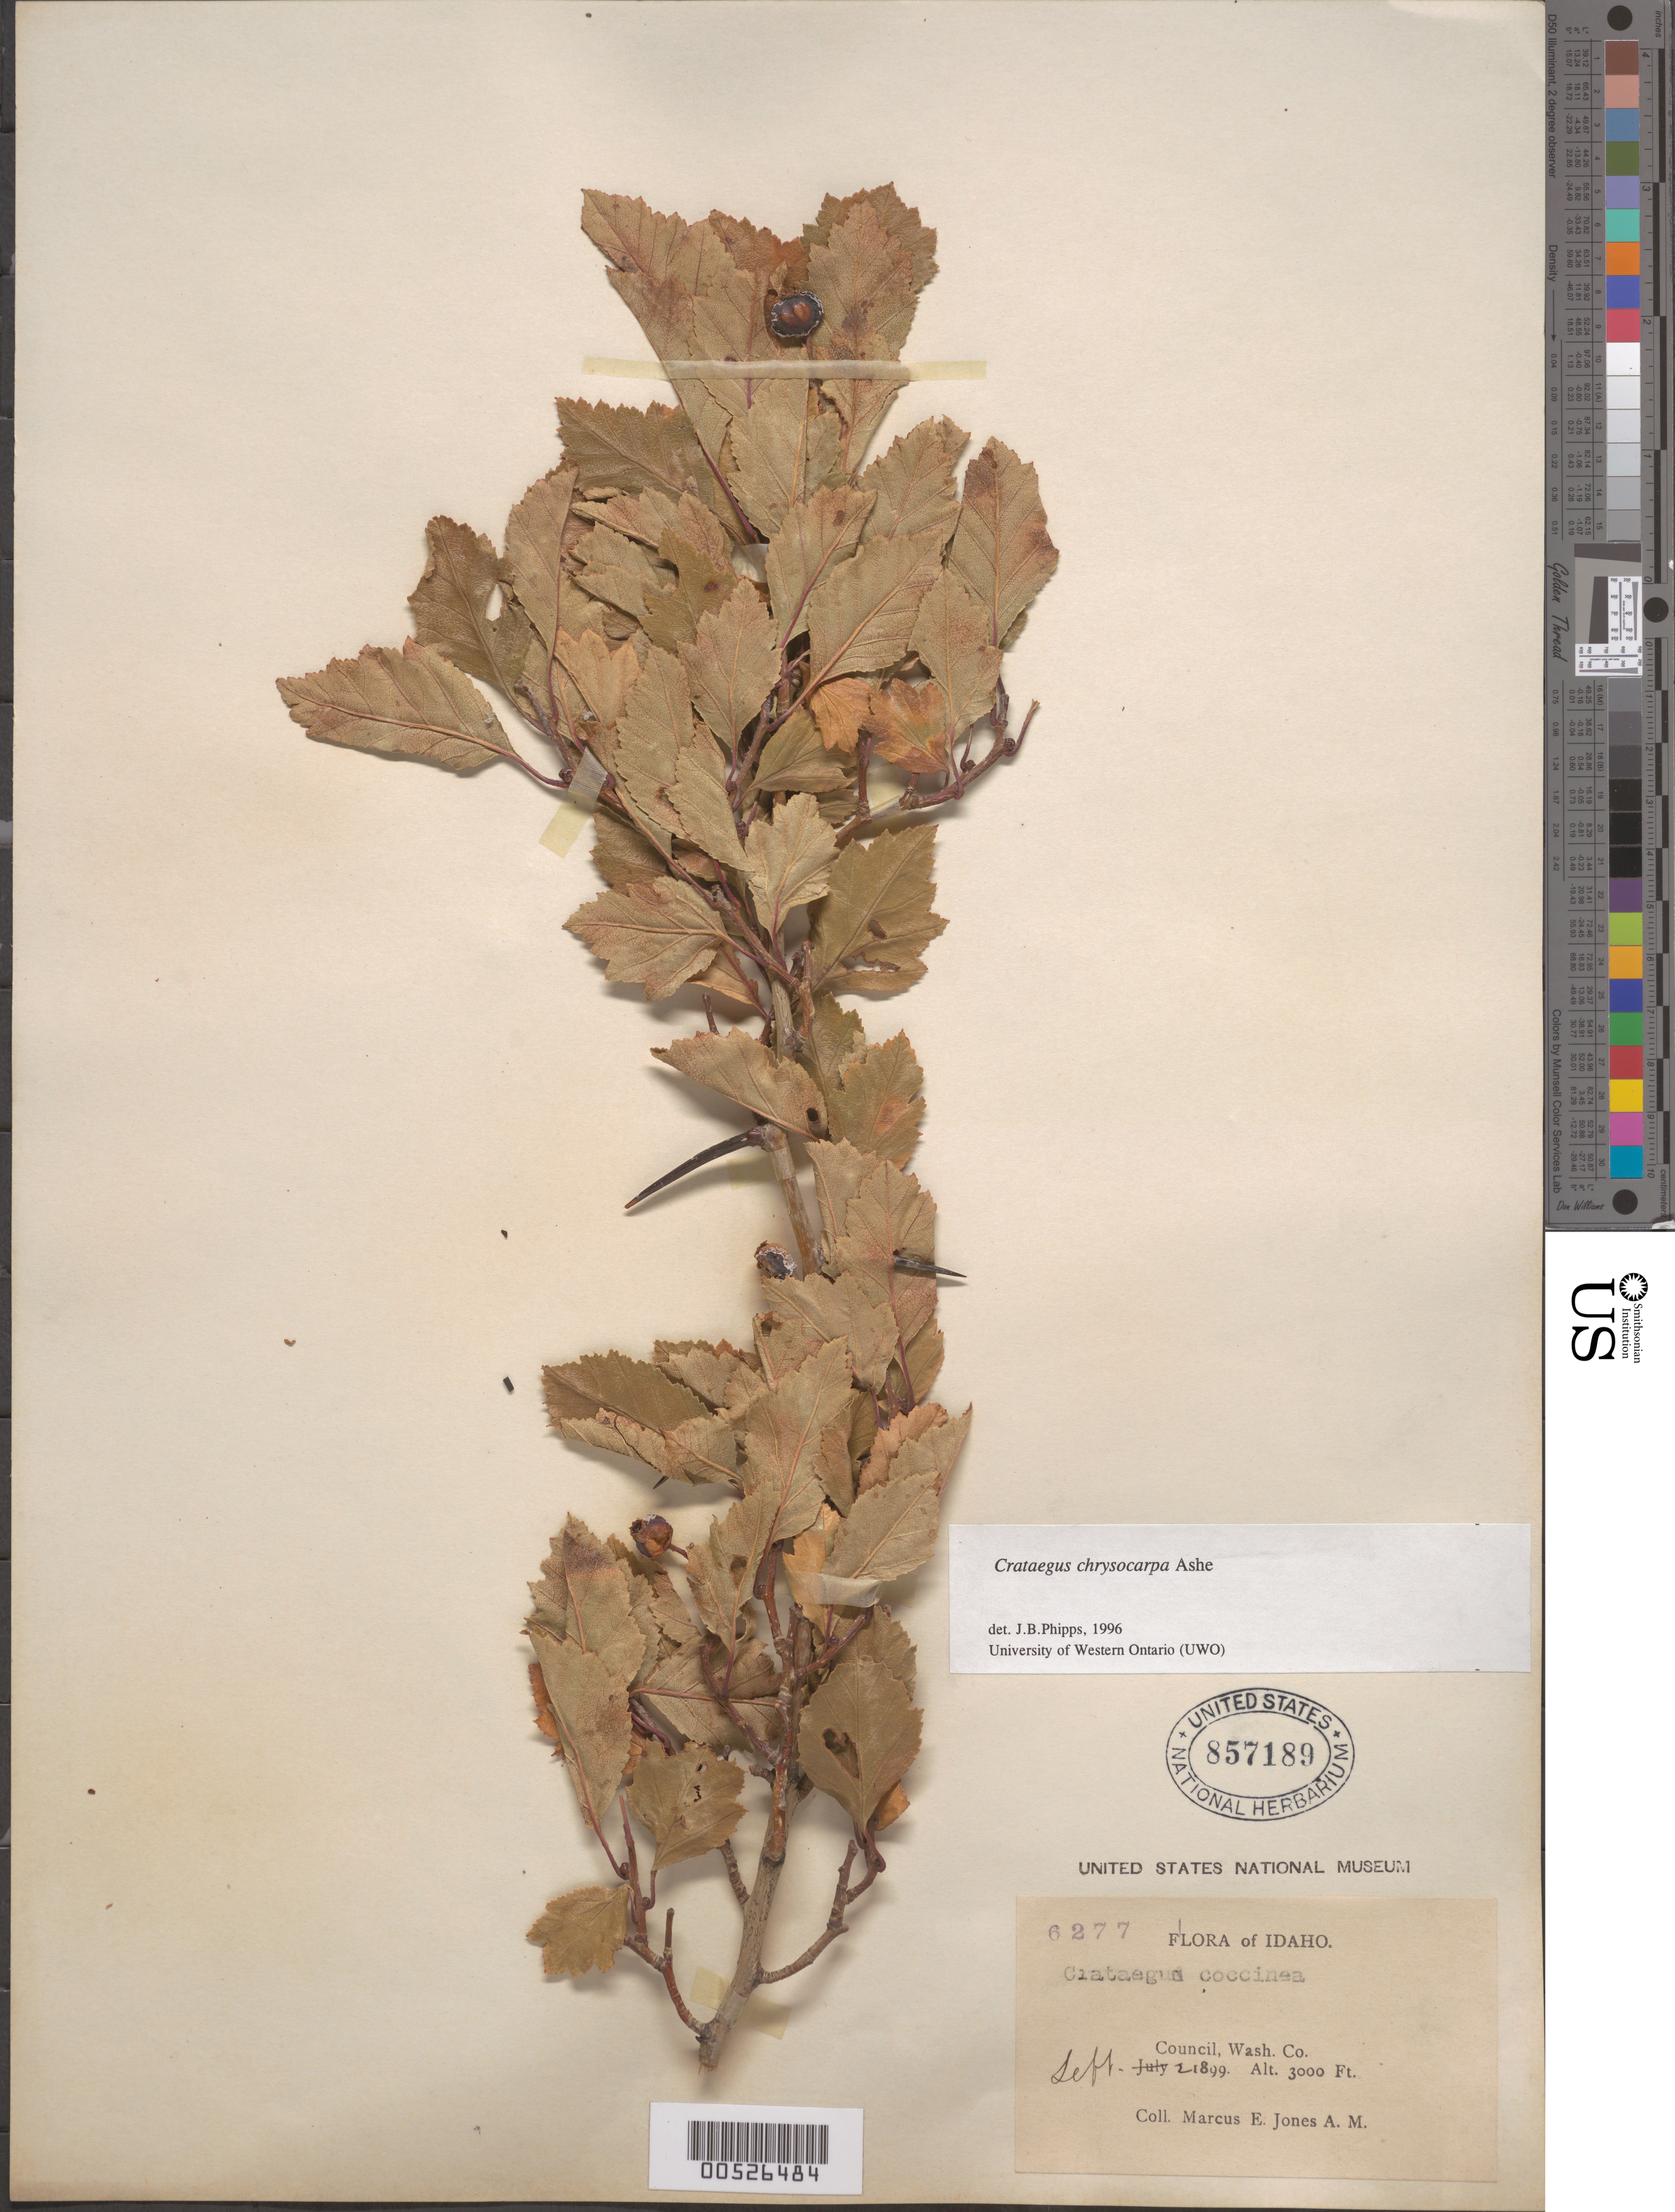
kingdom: Plantae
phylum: Tracheophyta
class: Magnoliopsida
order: Rosales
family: Rosaceae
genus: Crataegus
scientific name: Crataegus chrysocarpa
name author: Ashe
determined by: Phipps, James B., (UWO), University of Western Ontario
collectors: M. E. Jones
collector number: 6277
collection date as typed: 02 Sep 1899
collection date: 1899-09-02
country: United States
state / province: Idaho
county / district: Washington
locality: Council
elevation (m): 914.4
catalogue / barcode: US 857189